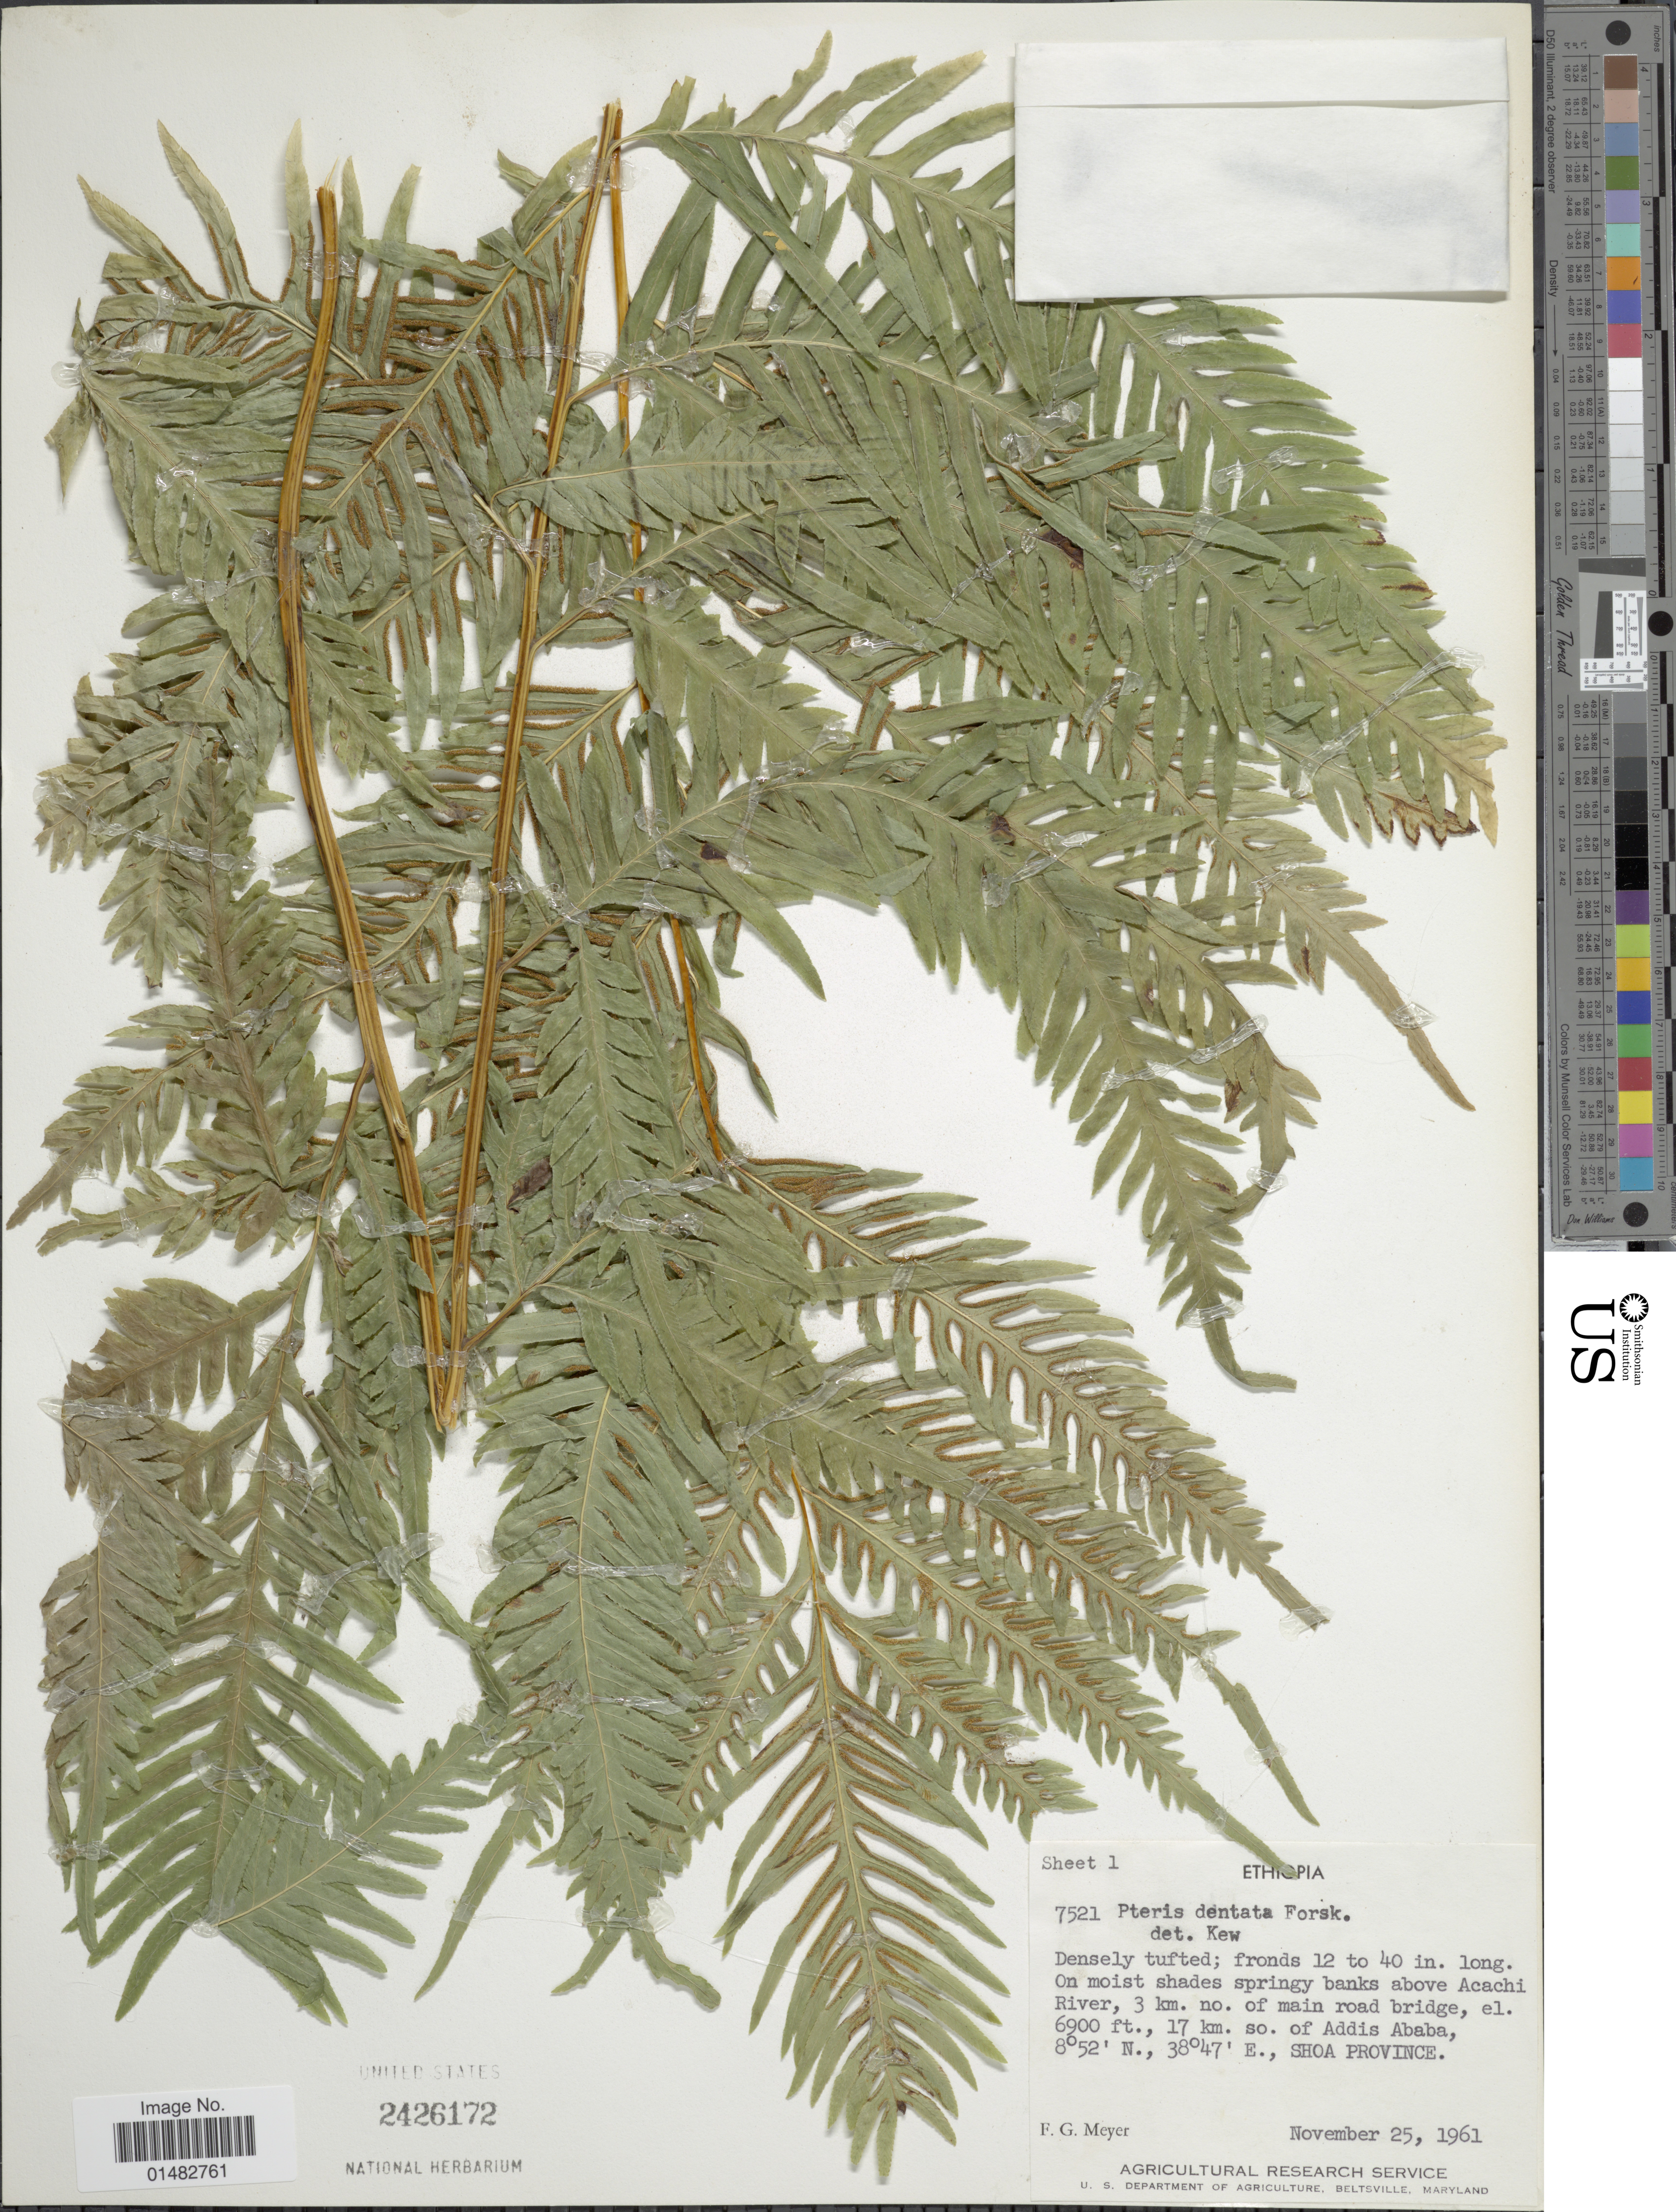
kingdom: Plantae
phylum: Tracheophyta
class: Polypodiopsida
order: Polypodiales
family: Pteridaceae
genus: Pteris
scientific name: Pteris dentata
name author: Forssk.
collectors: F. G. Meyer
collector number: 7521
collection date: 1961-11-25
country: Ethiopia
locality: Ethiopia, On moist shades springly banks above Acachi River, 3 km. no of main road bridge, 17 km. so. of Addis Ababa, Shoa Province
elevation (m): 2103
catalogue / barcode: US 2426172